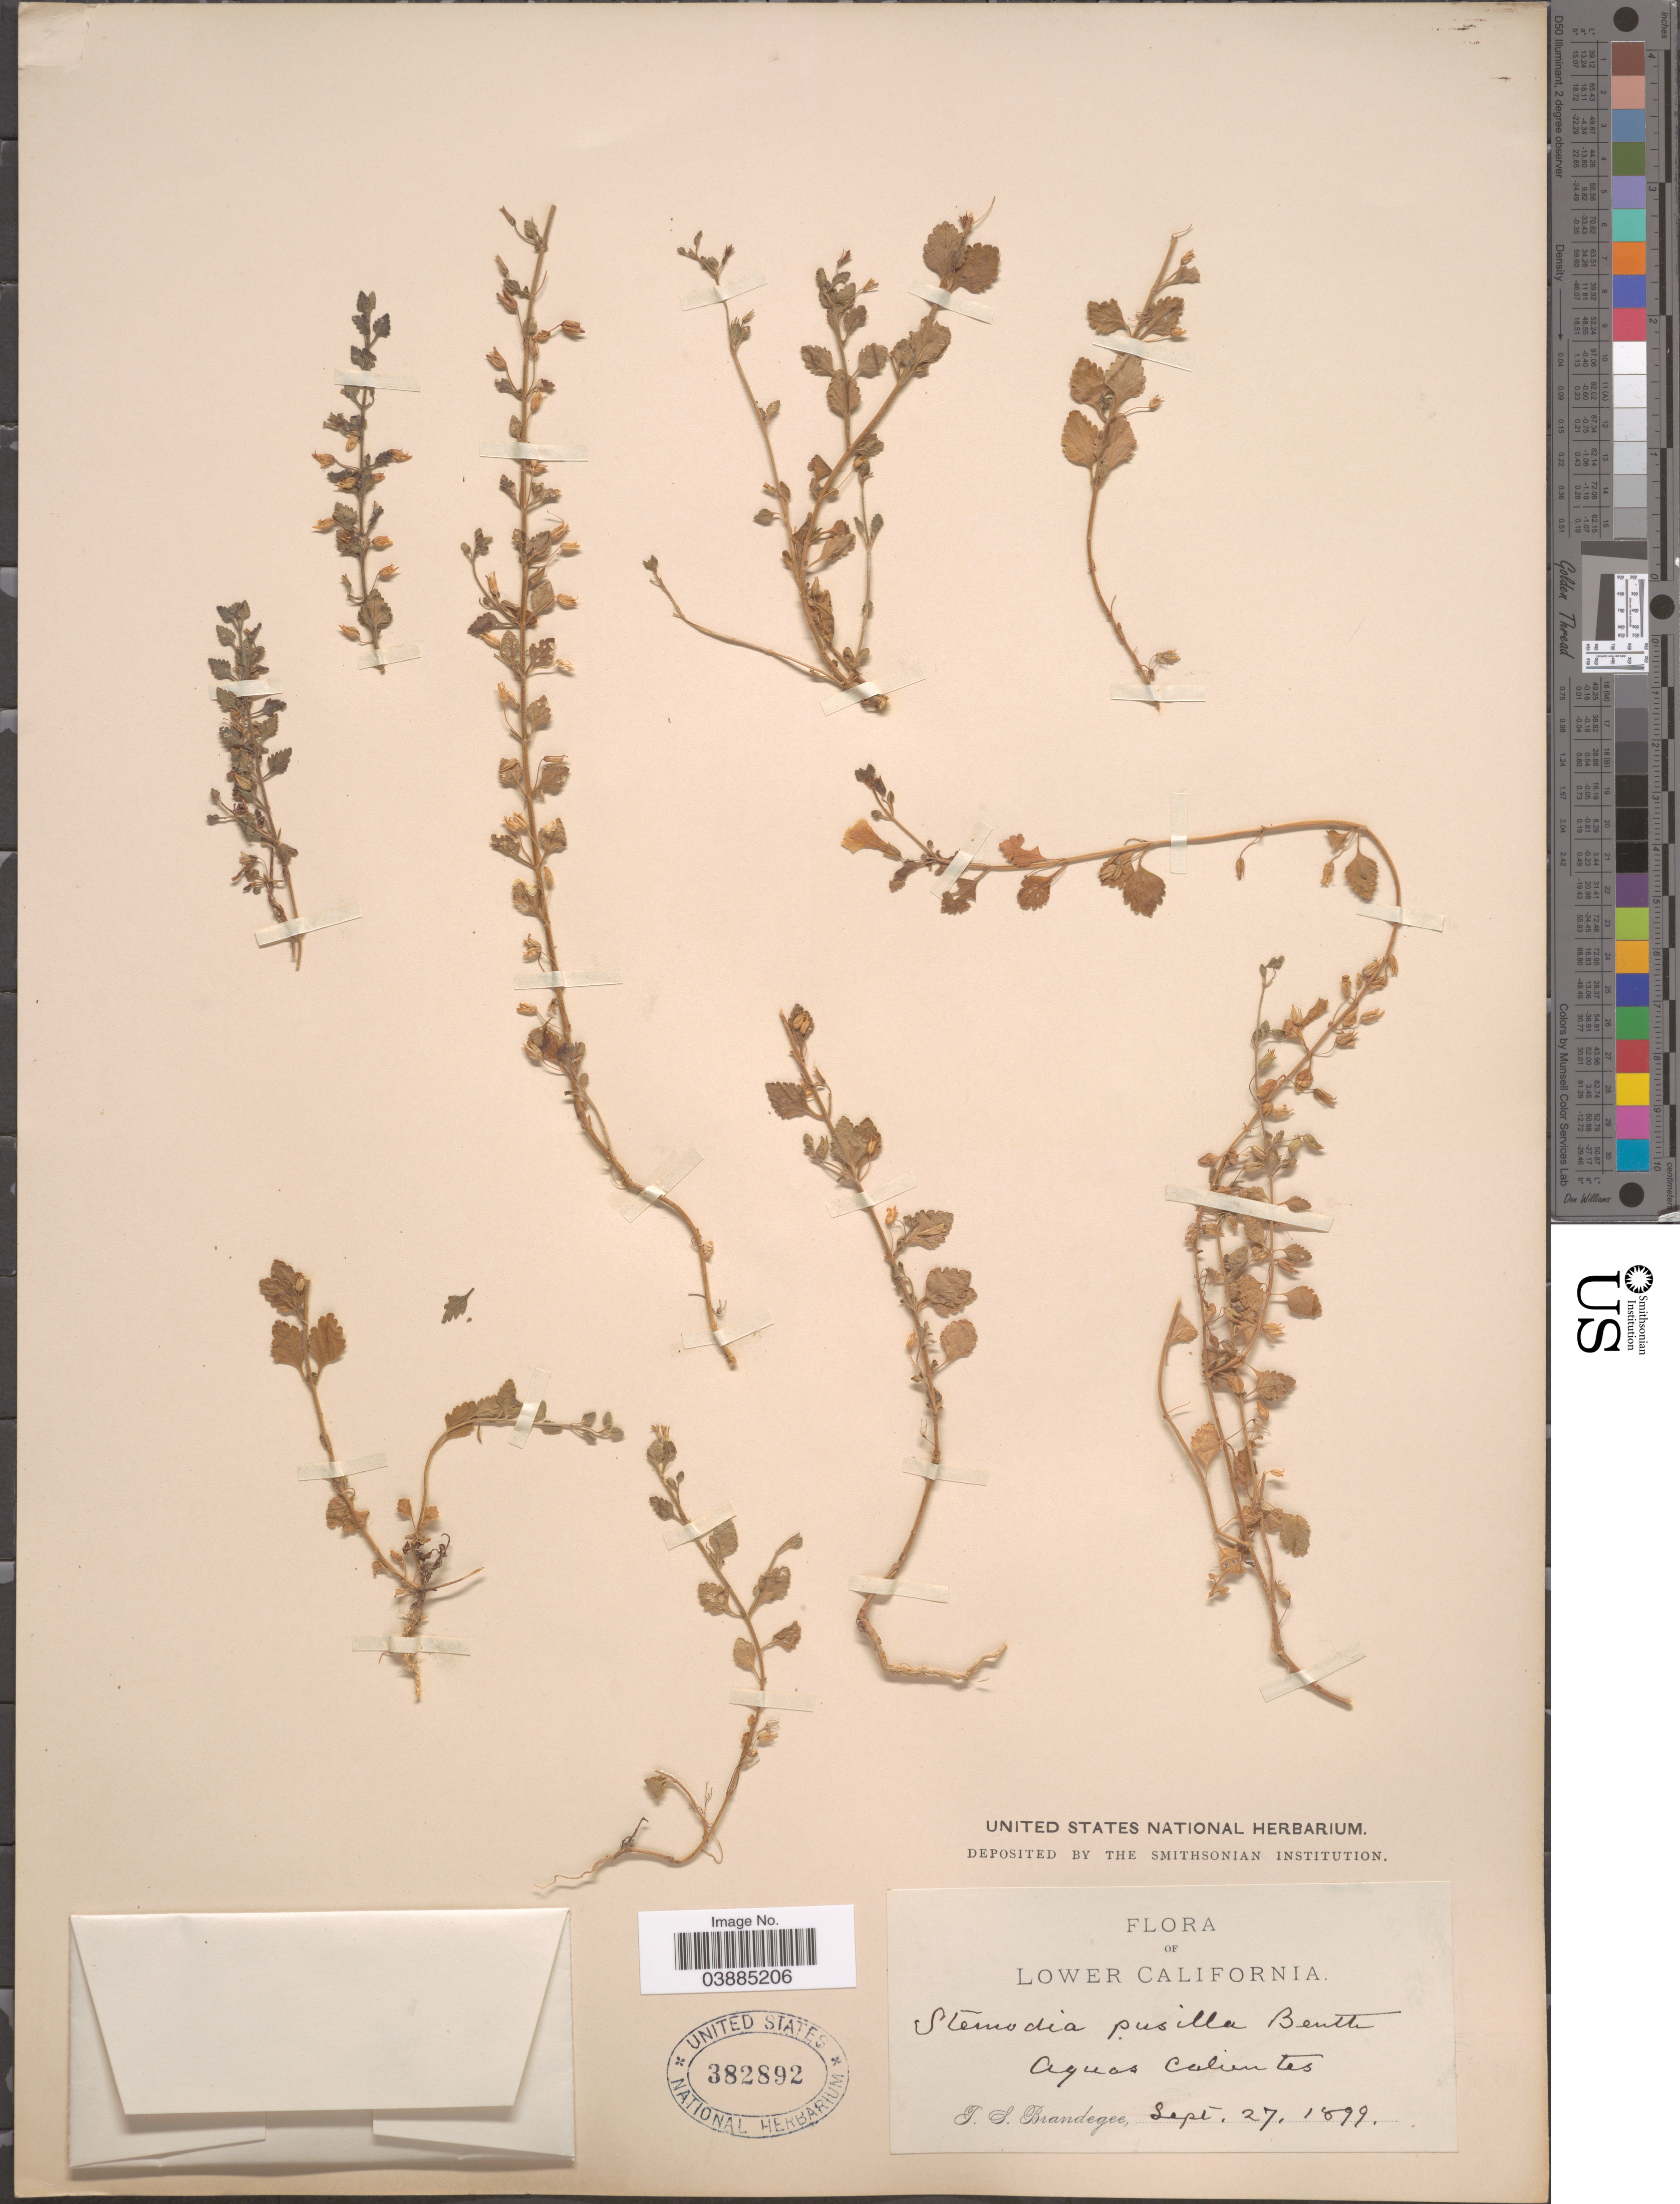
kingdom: Plantae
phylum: Tracheophyta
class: Magnoliopsida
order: Lamiales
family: Plantaginaceae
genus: Stemodia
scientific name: Stemodia pusilla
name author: Benth.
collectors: T. S. Brandegee (herbarium)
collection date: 1899-09-27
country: Mexico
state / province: Baja California Norte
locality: Lower California. Aguas Calientes.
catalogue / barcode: US 382892